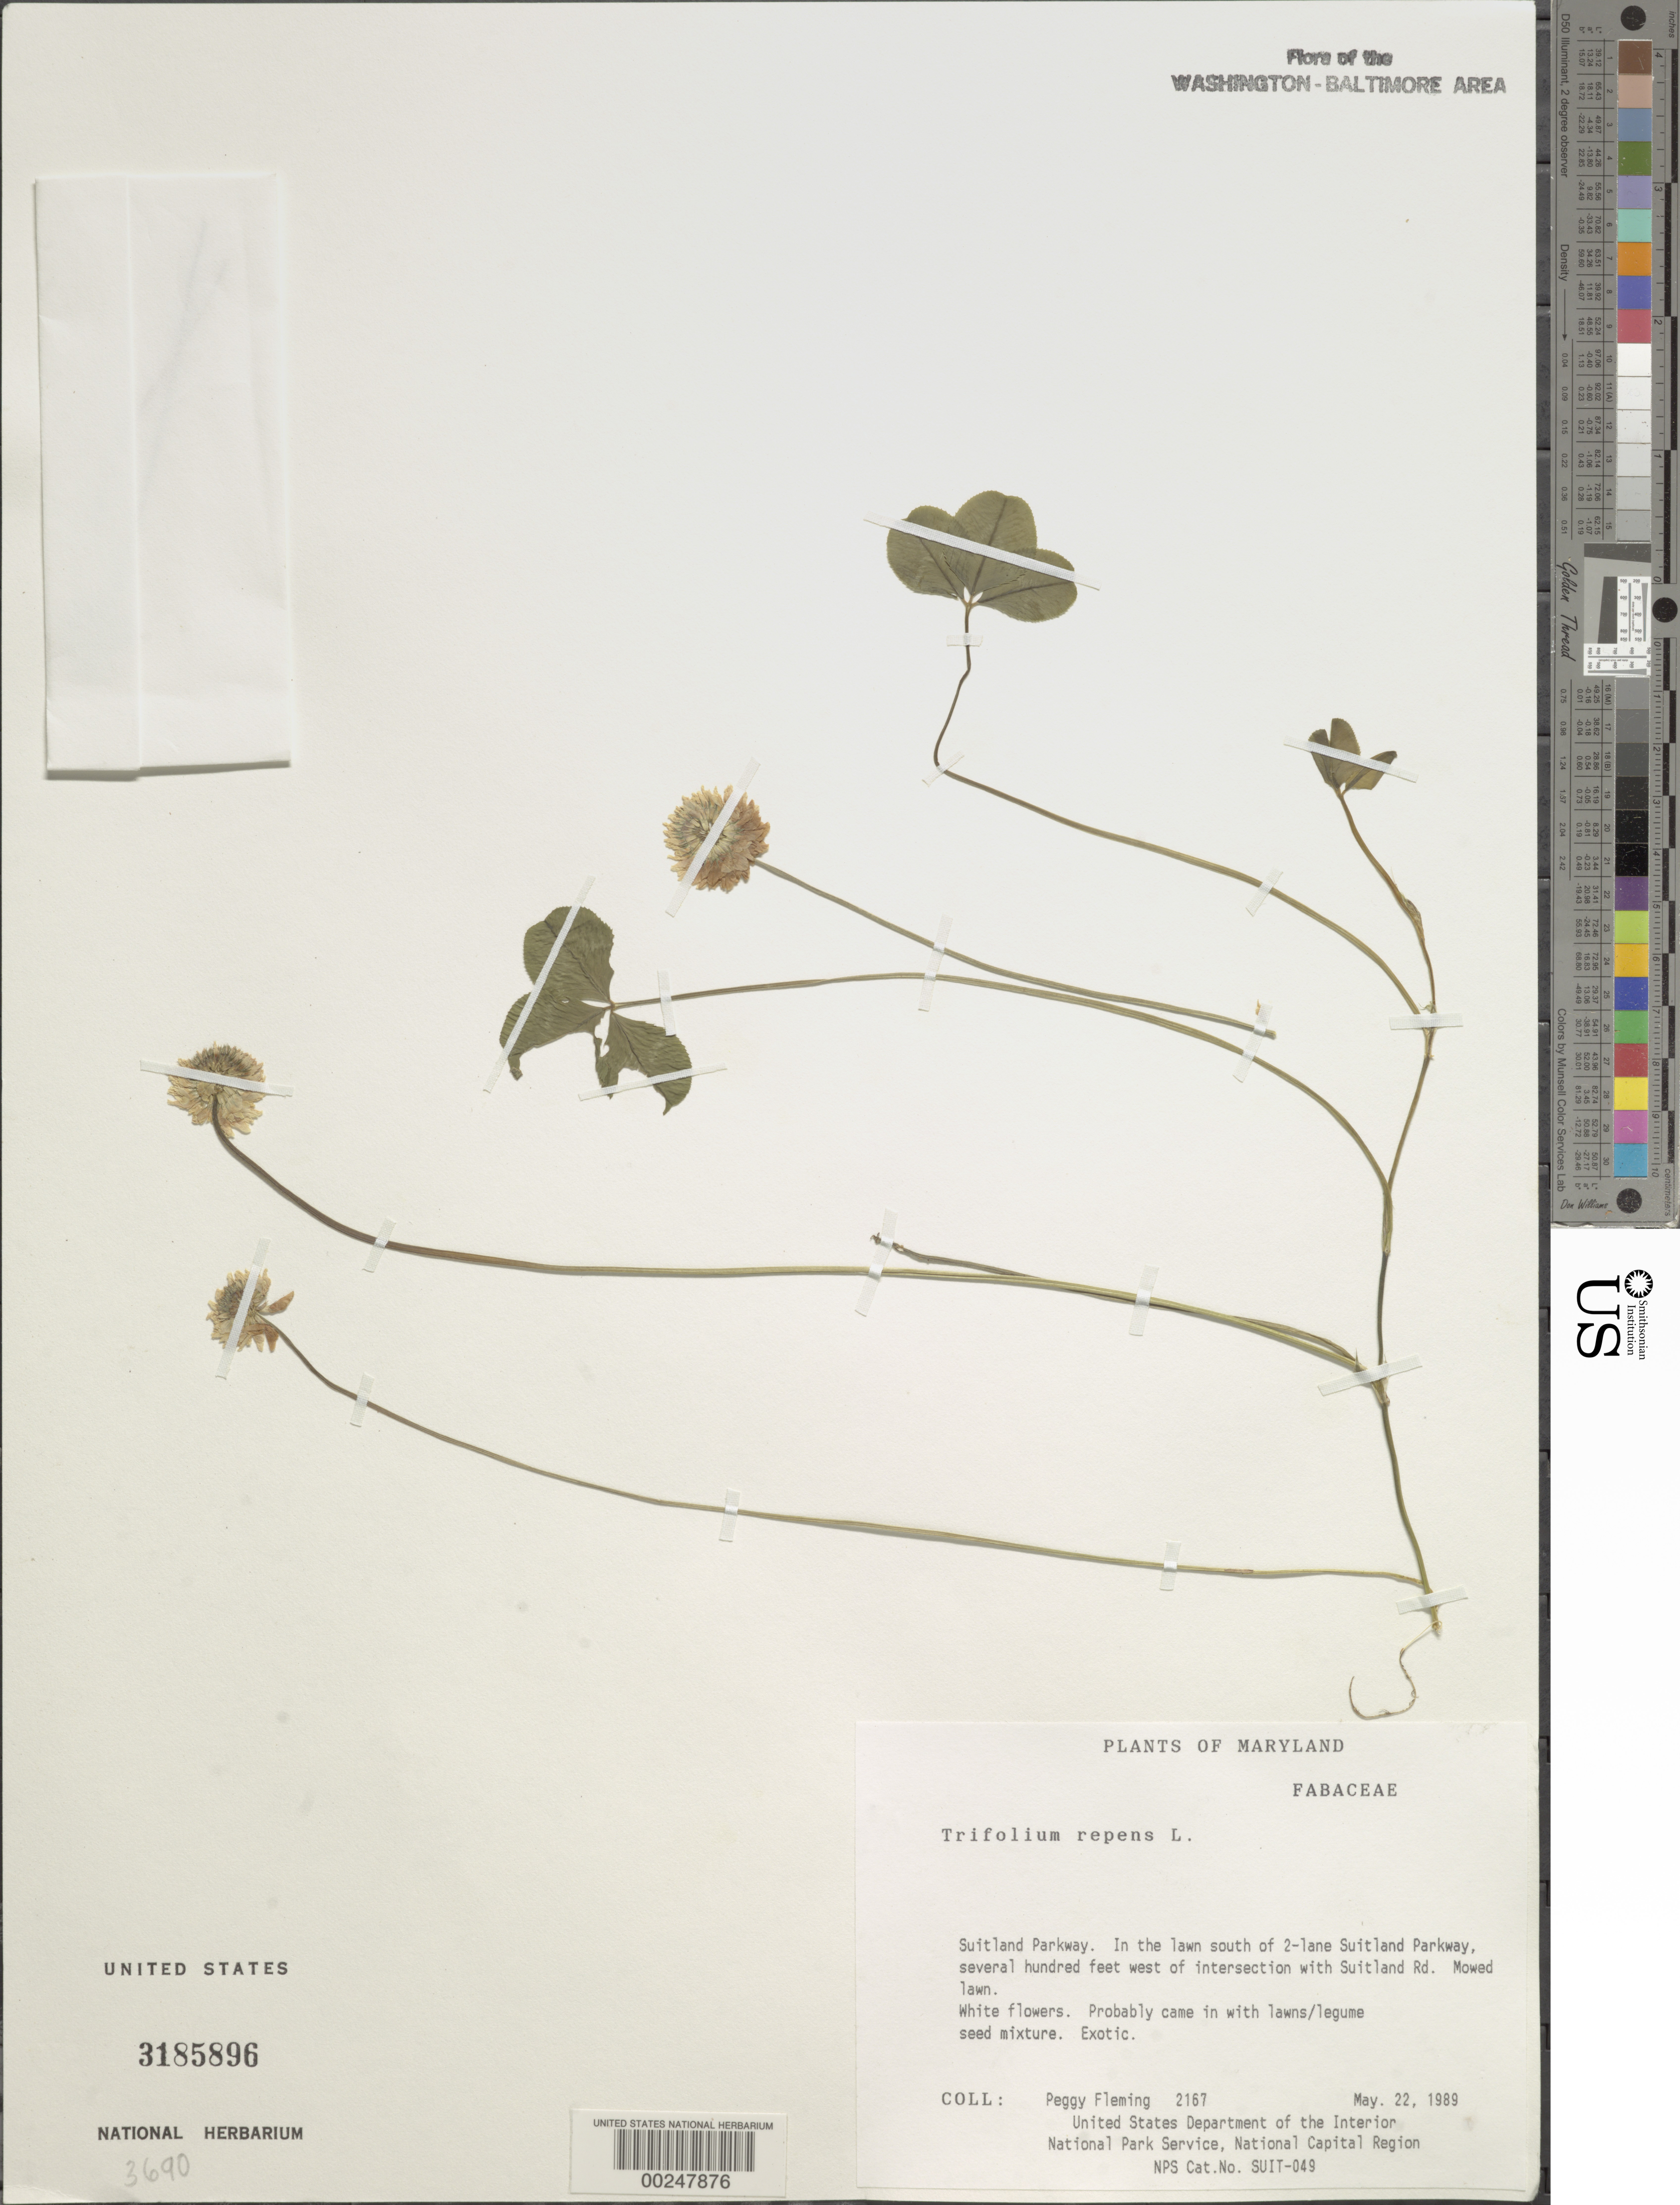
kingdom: Plantae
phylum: Tracheophyta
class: Magnoliopsida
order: Fabales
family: Fabaceae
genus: Trifolium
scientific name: Trifolium repens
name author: L.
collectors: P. Fleming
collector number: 2167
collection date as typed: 22 May 1989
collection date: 1989-05-22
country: United States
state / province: Maryland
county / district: Prince George's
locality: Suitland Parkway, S of Parkway, W of intersection with Suitland Rd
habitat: Mowed lawn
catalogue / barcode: US 3185896